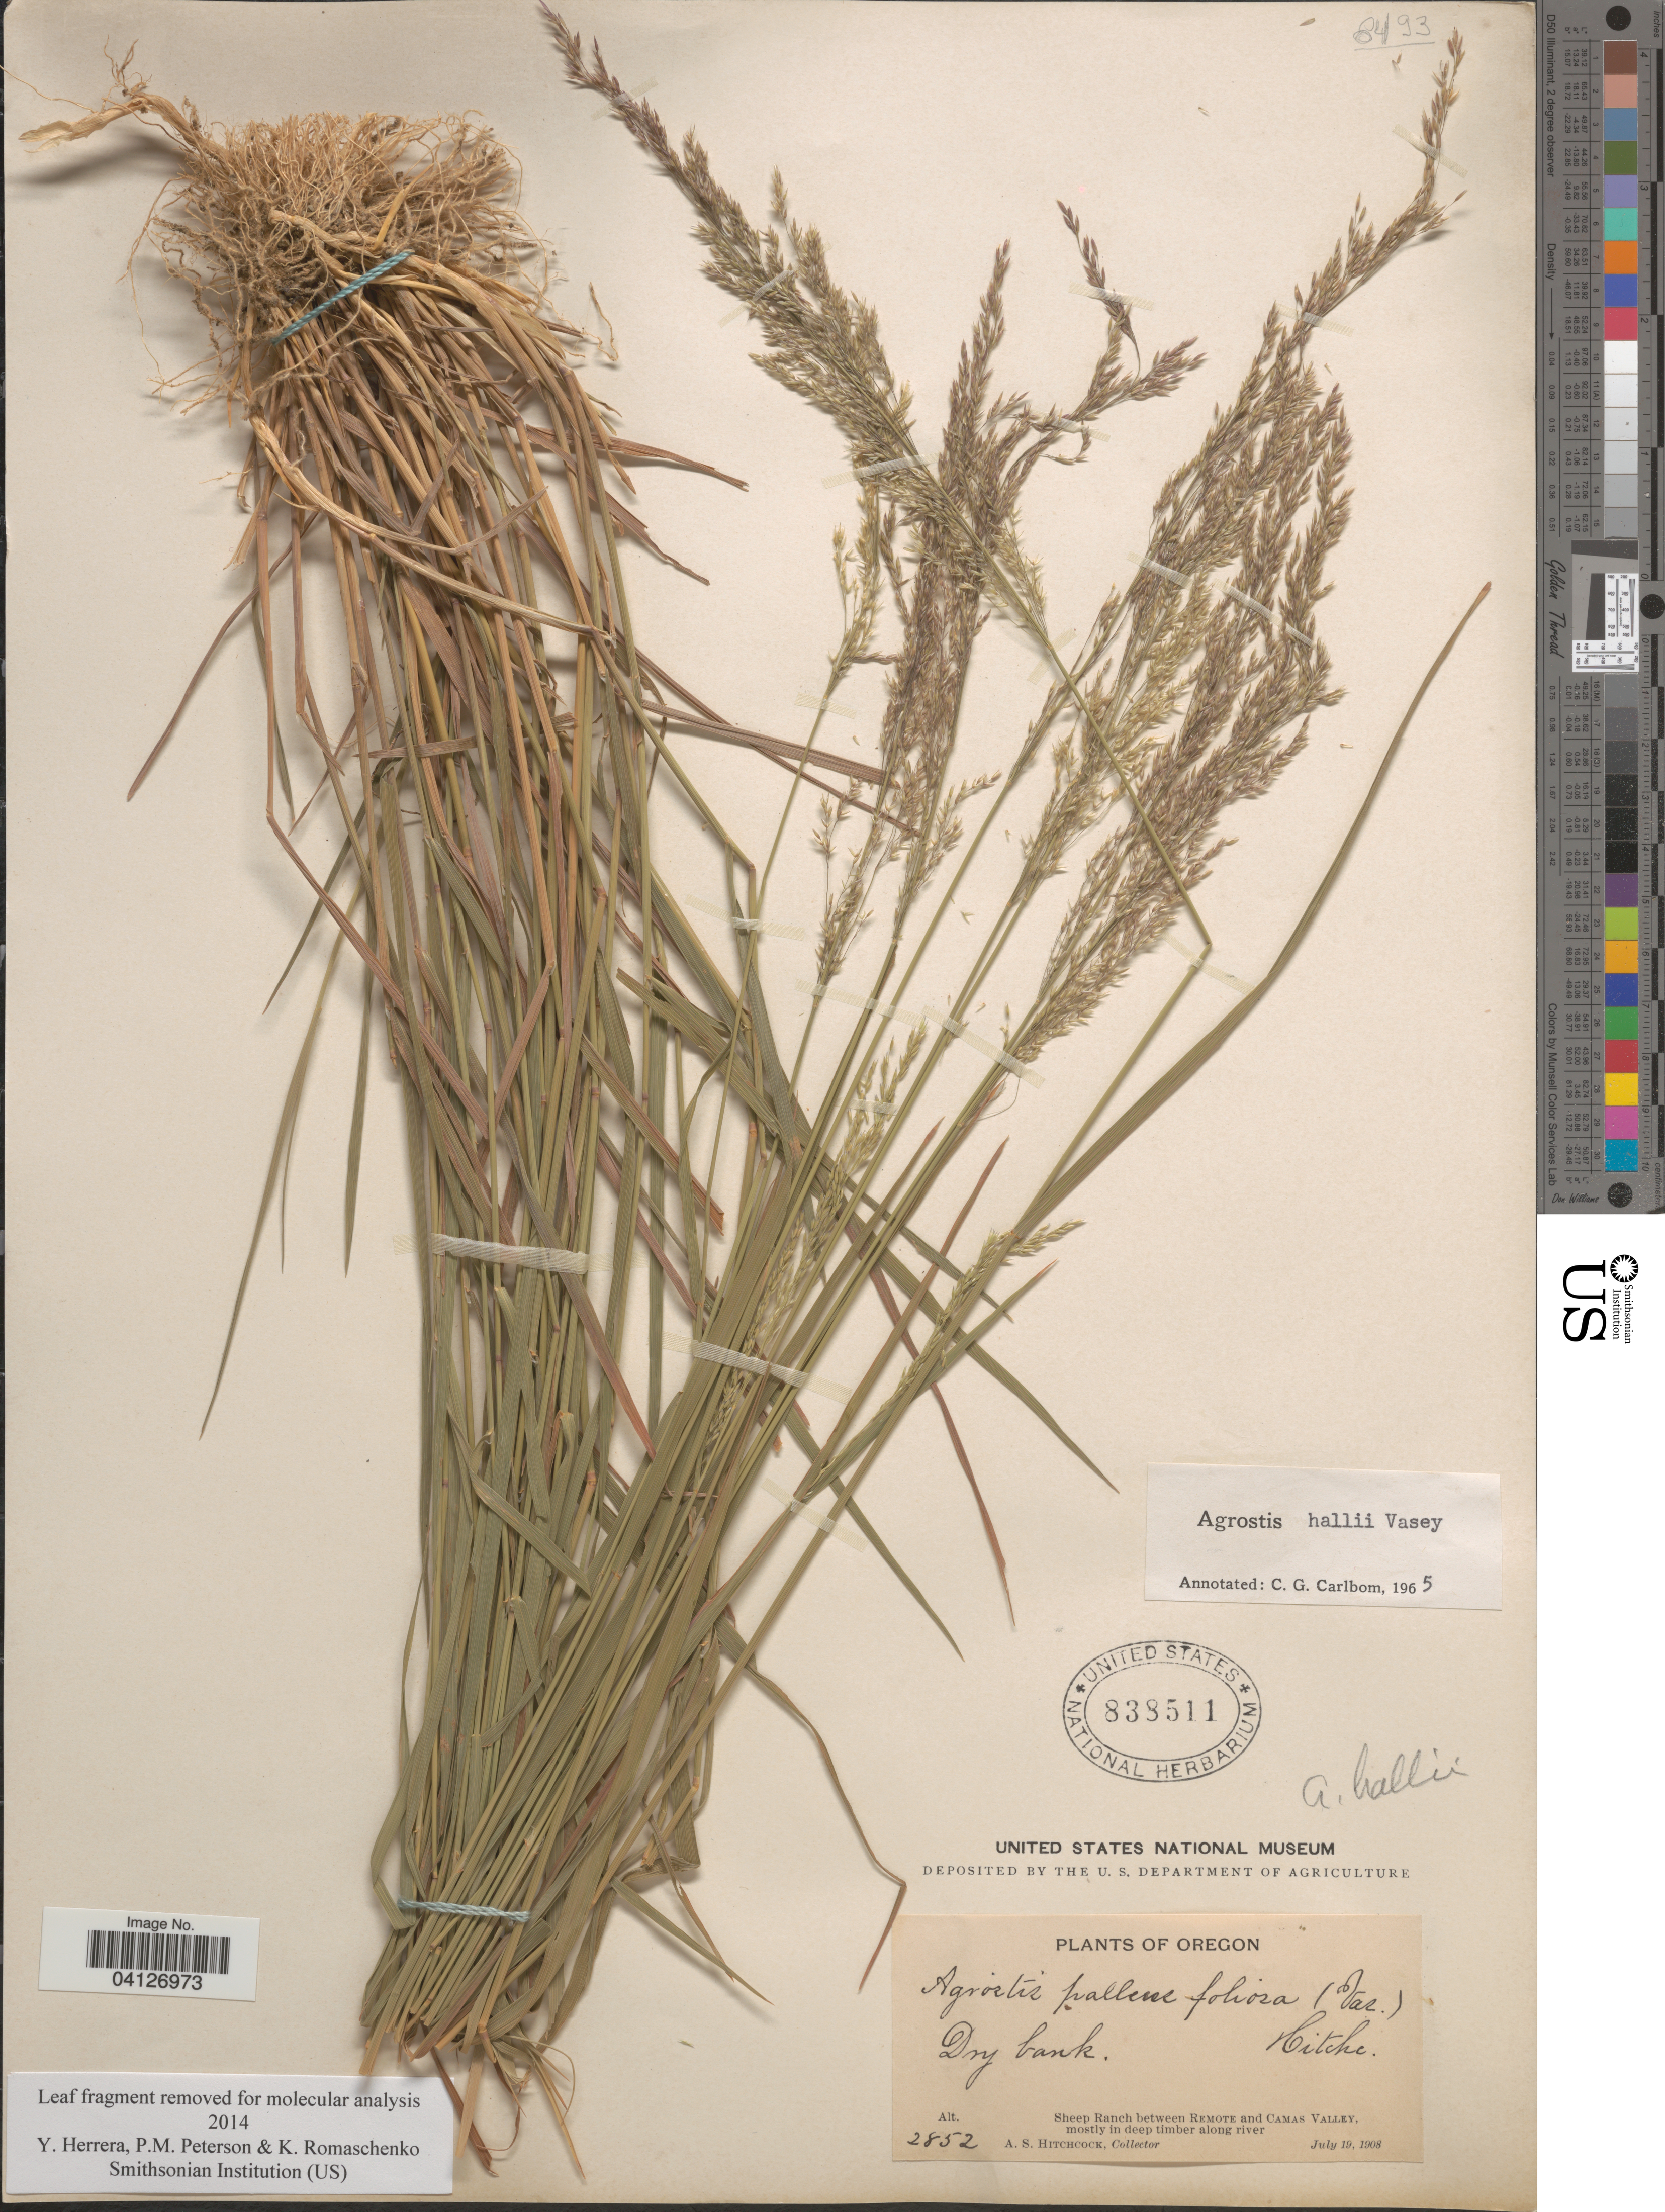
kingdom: Plantae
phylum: Tracheophyta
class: Liliopsida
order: Poales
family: Poaceae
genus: Agrostis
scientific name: Agrostis hallii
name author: Vasey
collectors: A. S. Hitchcock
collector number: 2852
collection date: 1908-07-19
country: United States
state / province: Oregon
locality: Sheep Ranch between Remote and Camas Valley, mostly in deep timber along river.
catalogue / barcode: US 838511